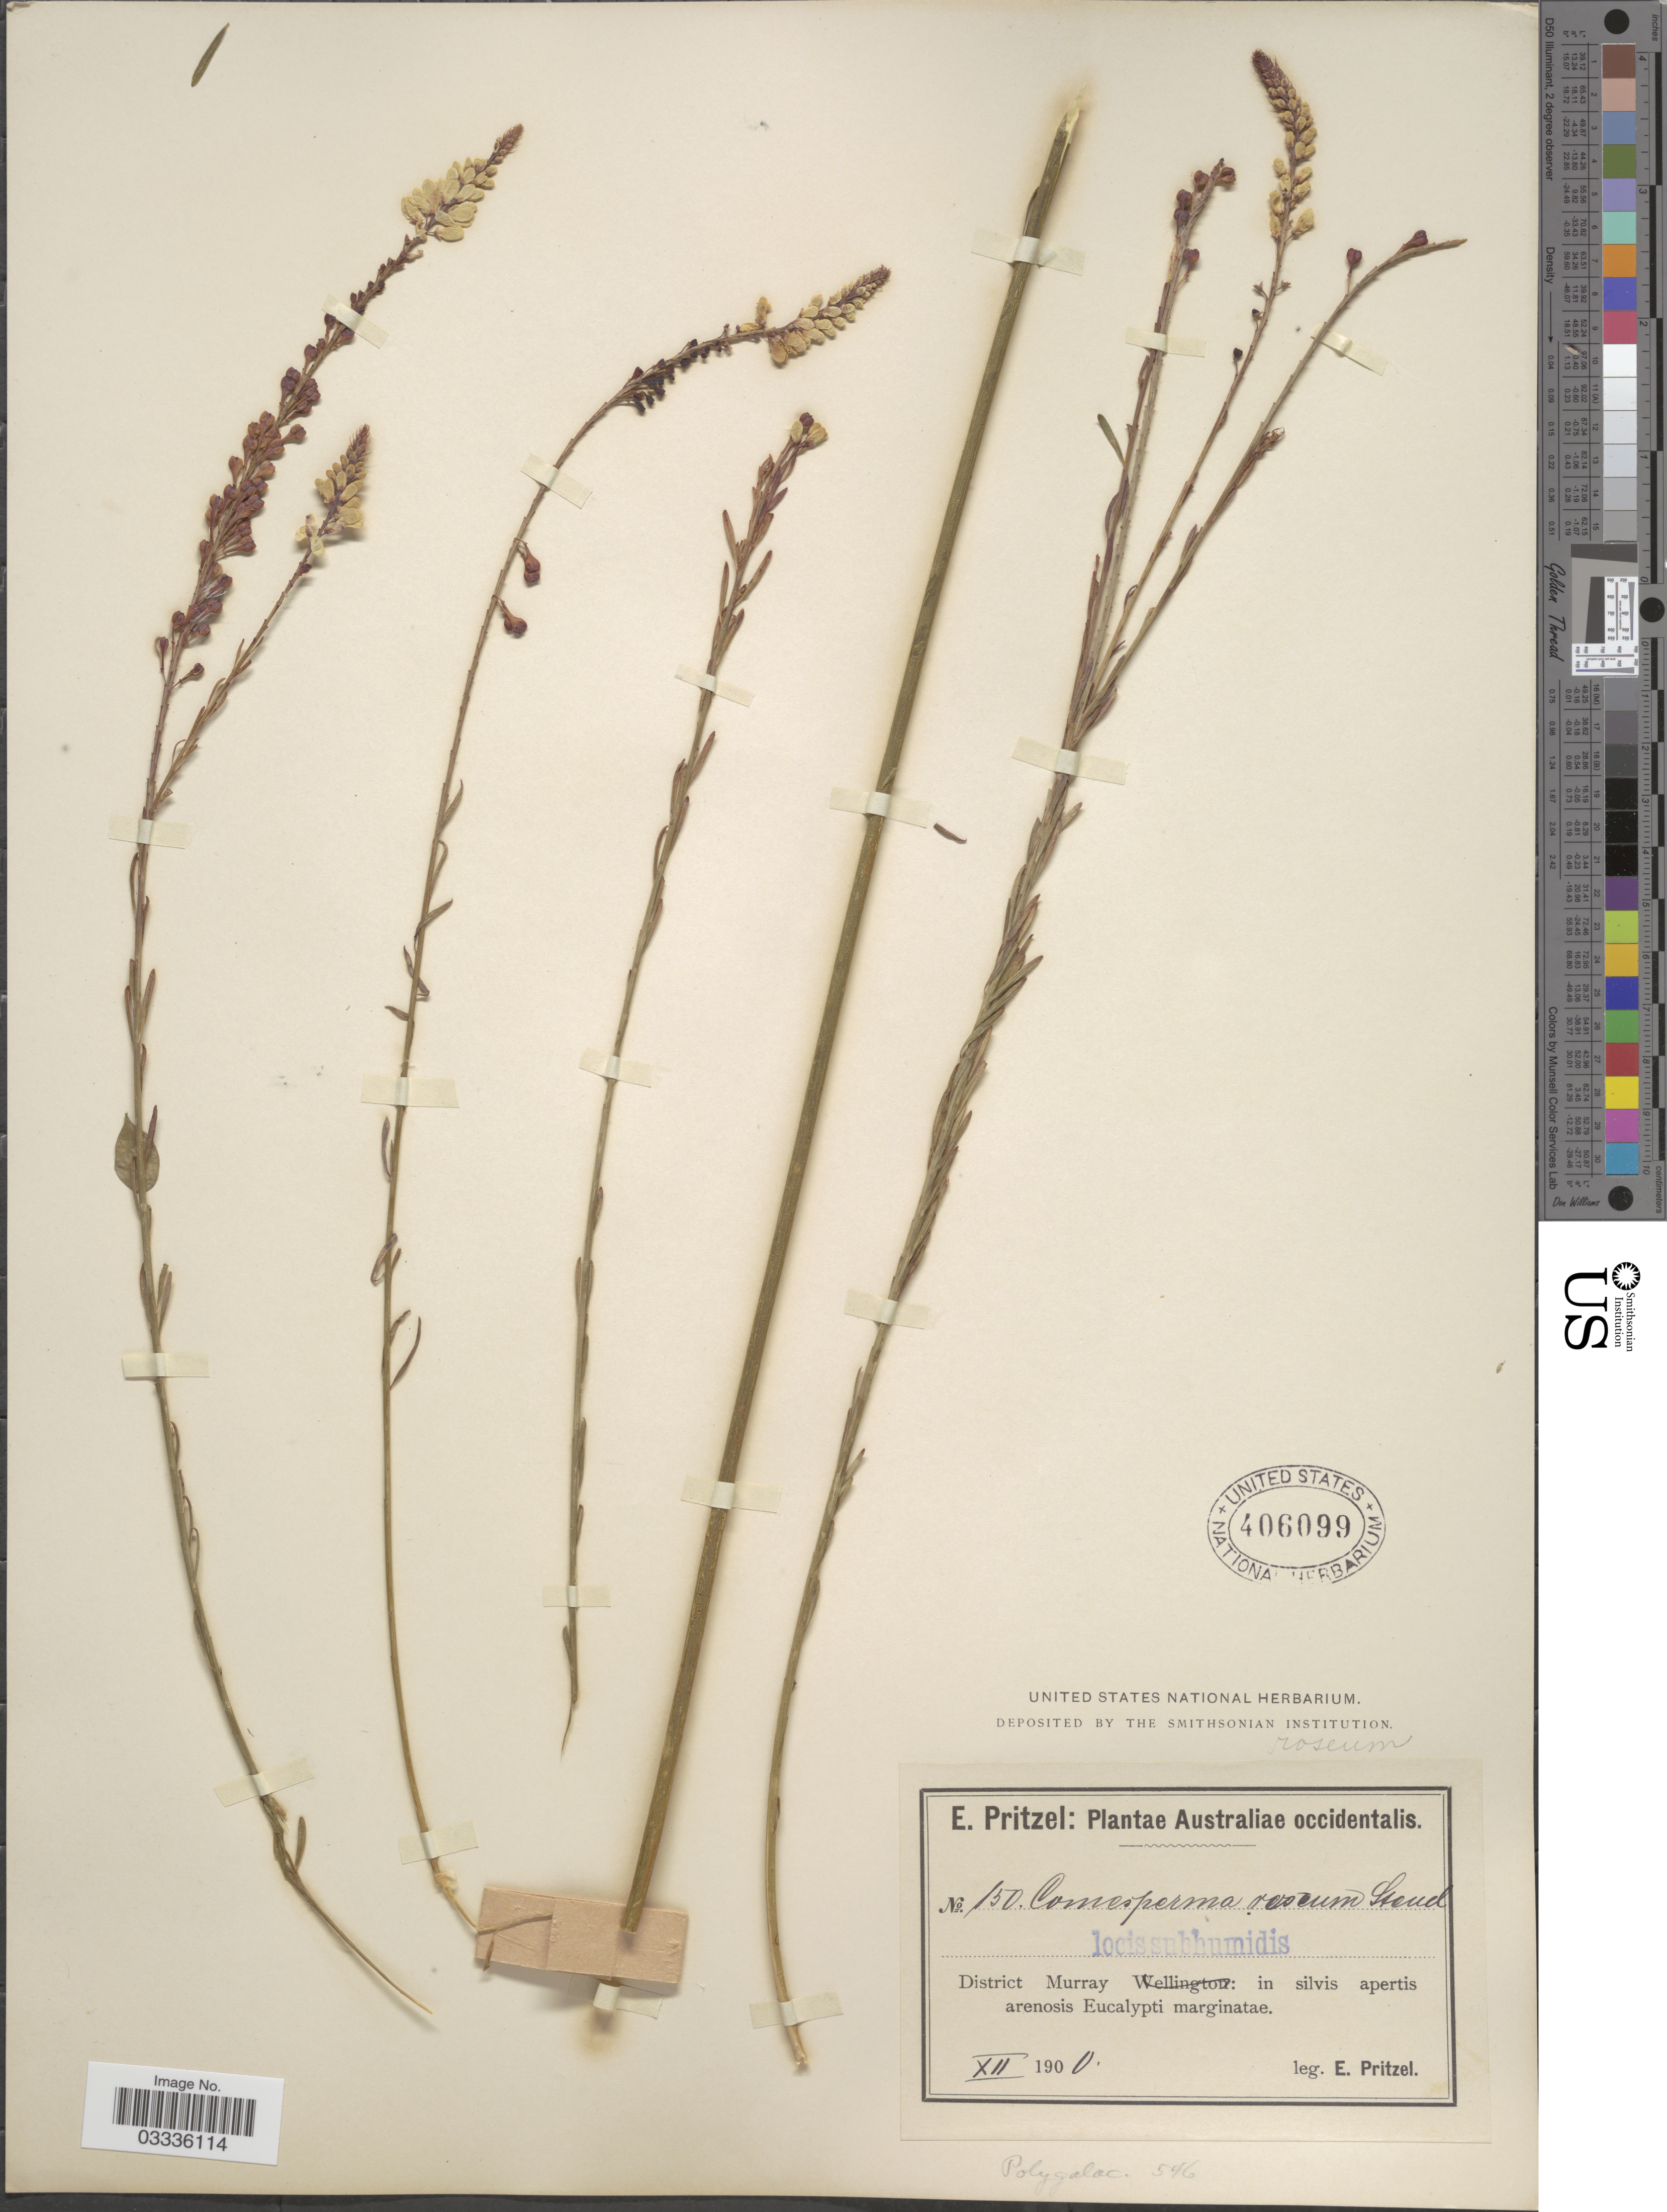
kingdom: Plantae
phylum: Tracheophyta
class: Magnoliopsida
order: Fabales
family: Polygalaceae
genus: Comesperma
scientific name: Comesperma roseum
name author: Steud.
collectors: E. G. Pritzel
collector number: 150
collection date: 1900-12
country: Australia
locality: Australiae occidentalis. District Murray: in silvis apertis arenosis Eucalypti marginatae.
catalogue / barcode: US 406099